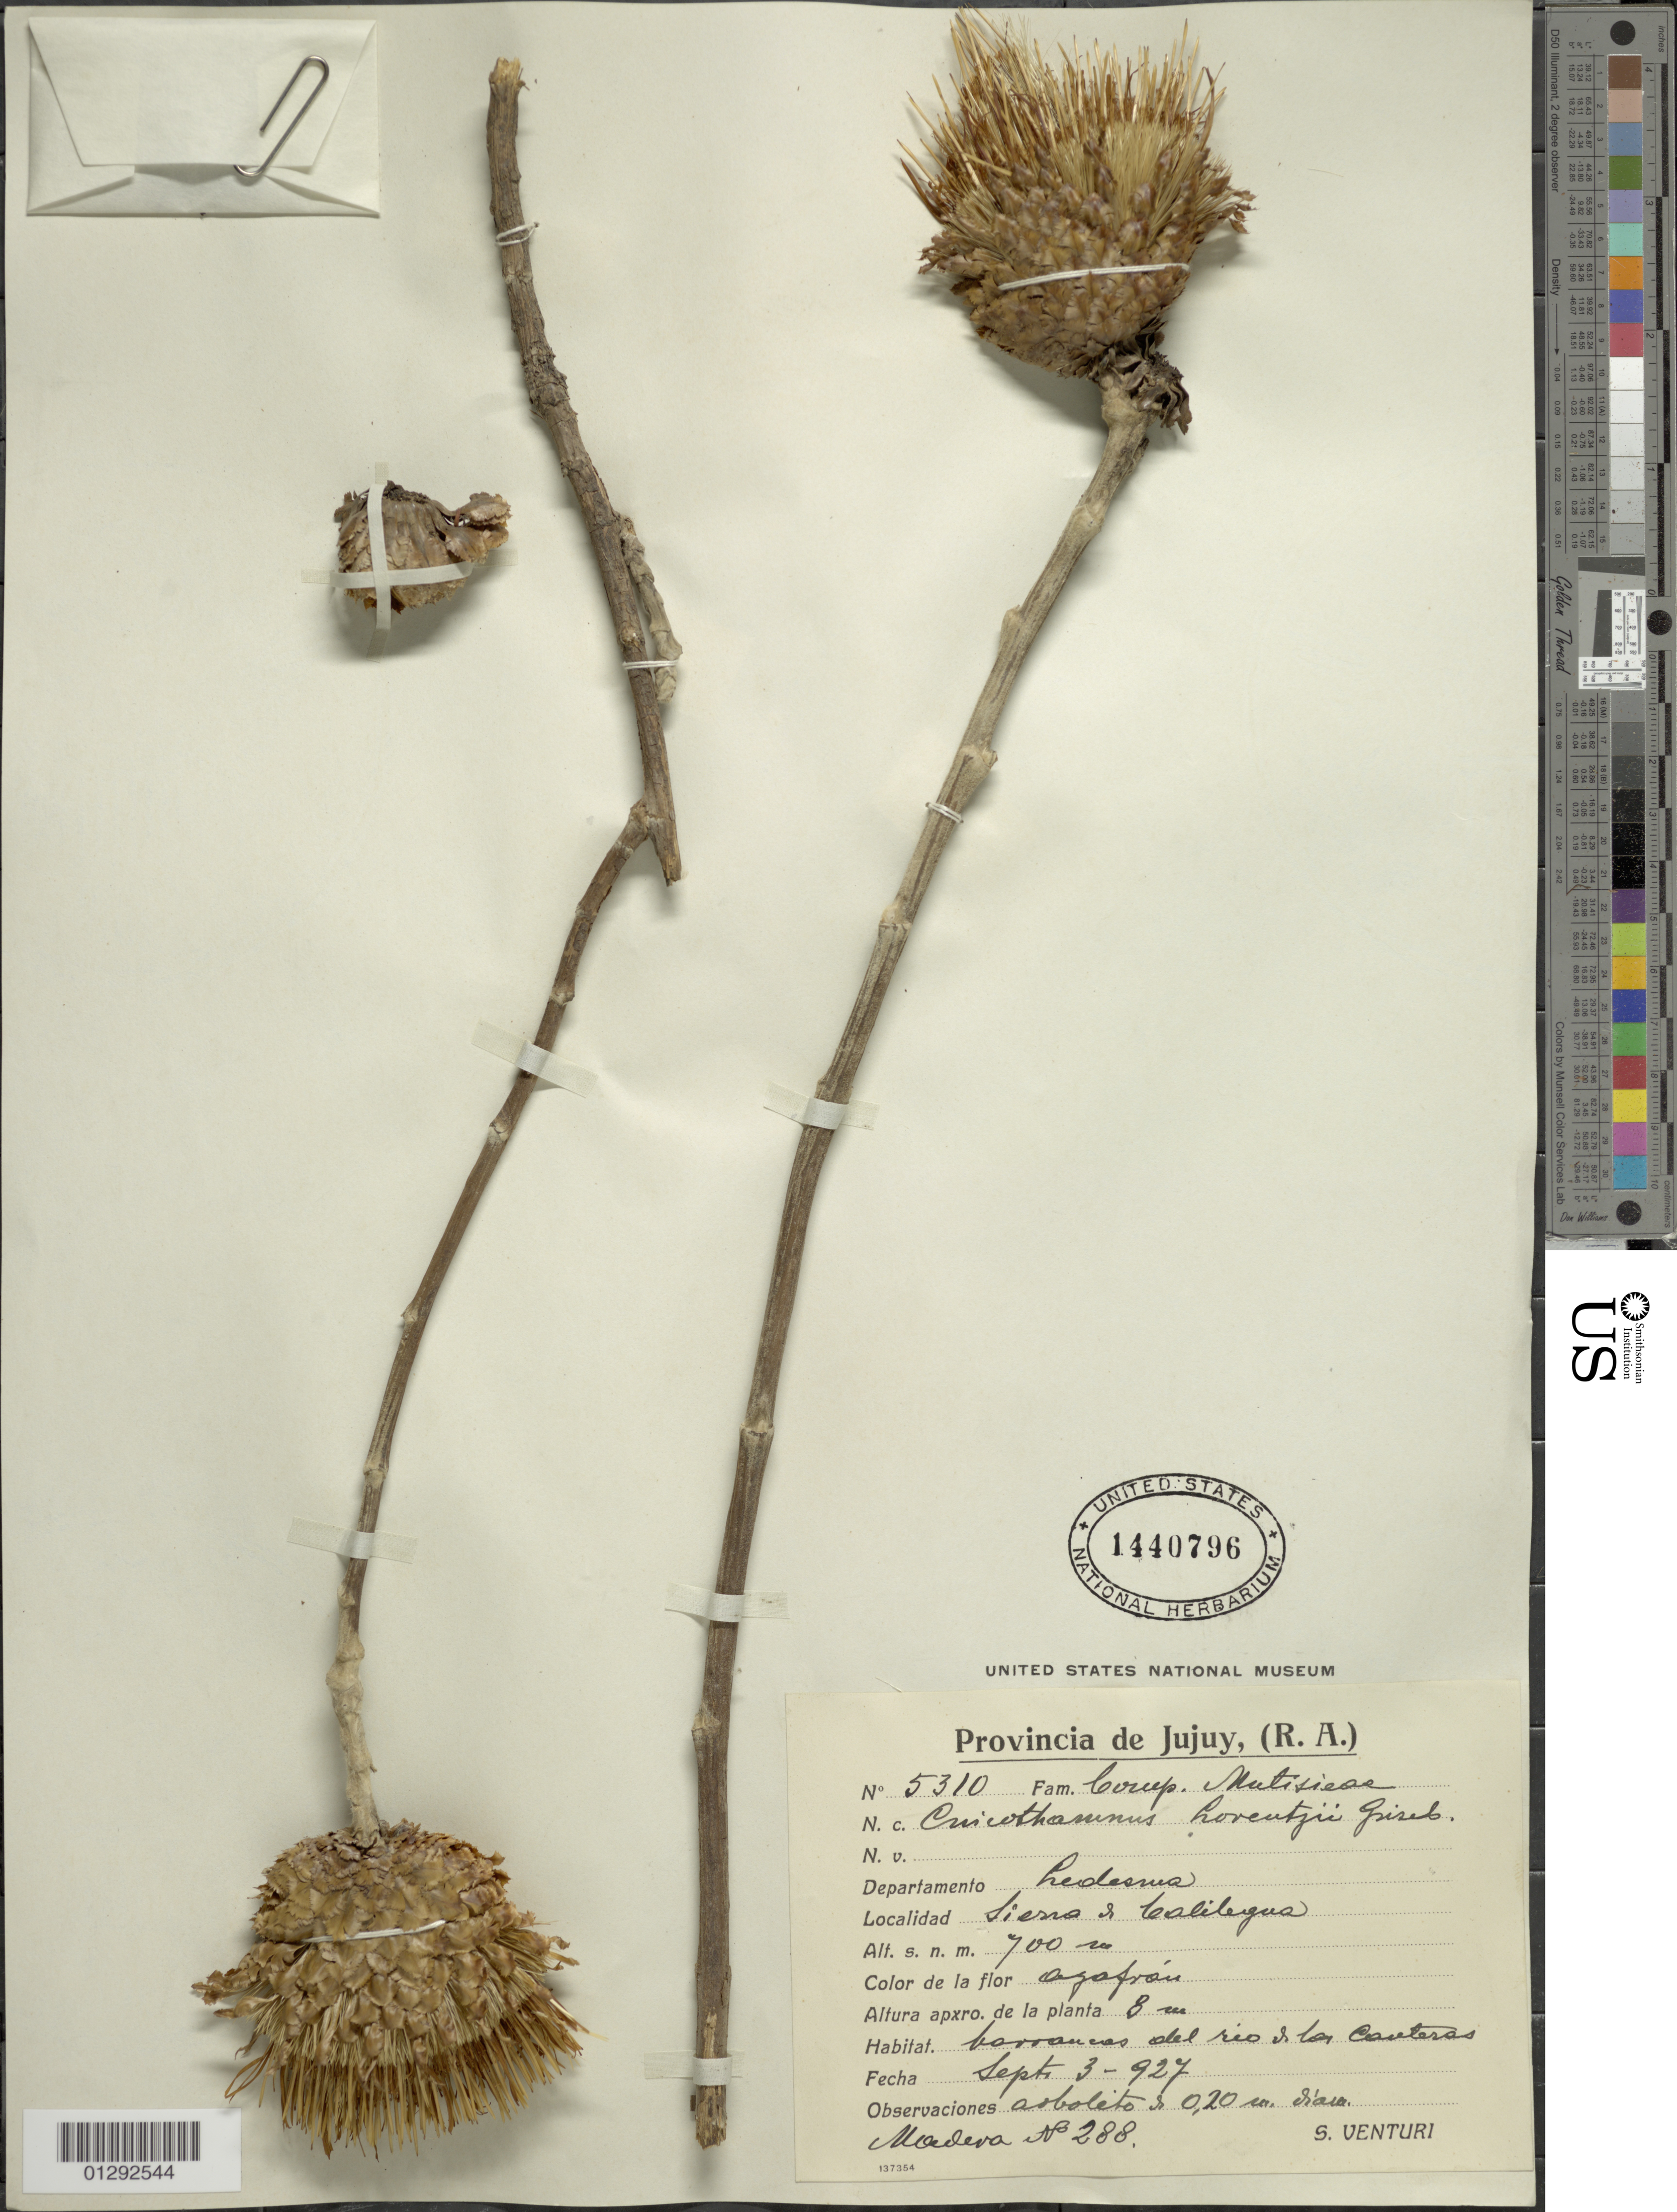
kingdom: Plantae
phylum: Tracheophyta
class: Magnoliopsida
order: Asterales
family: Asteraceae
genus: Cnicothamnus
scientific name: Cnicothamnus lorentzii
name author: Griseb.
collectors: S. Venturi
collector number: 5310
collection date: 1927-09-03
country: Argentina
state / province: Jujuy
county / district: Hedesma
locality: Sierra & Calibgua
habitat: barrancas del rio de las Couteras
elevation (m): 700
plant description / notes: Madera No. 288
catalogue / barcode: US 1440796